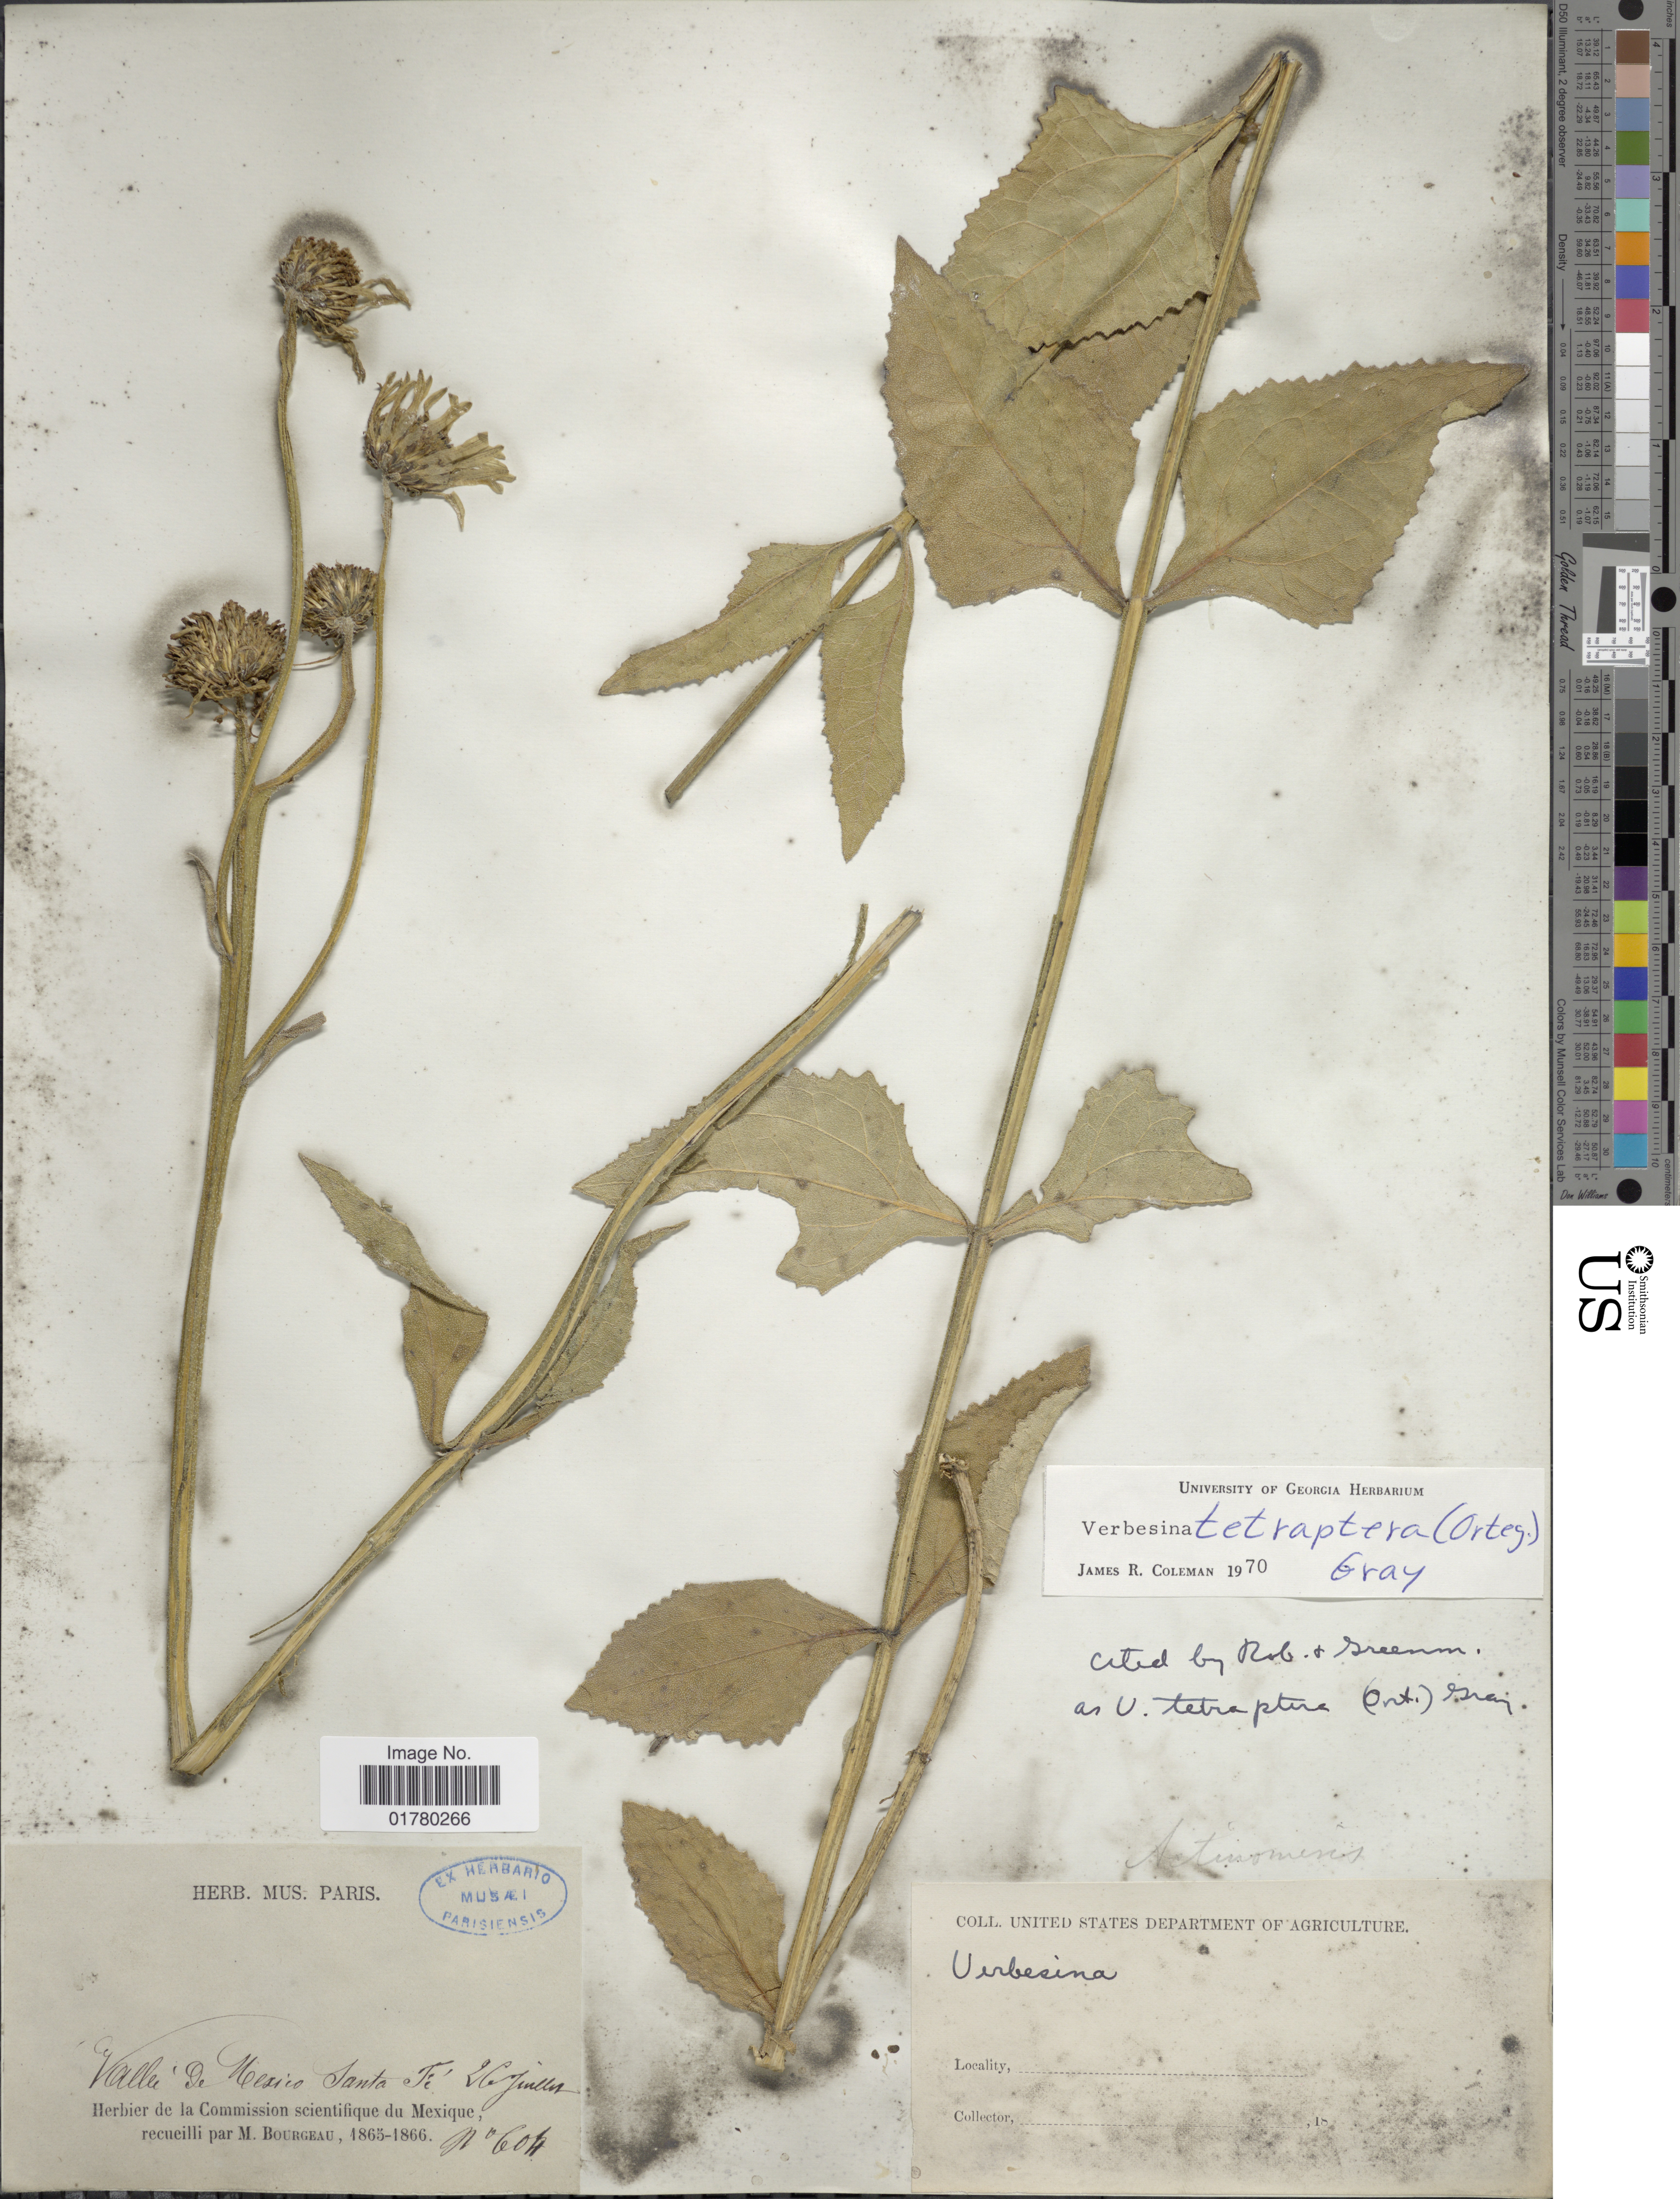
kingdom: Plantae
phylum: Tracheophyta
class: Magnoliopsida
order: Asterales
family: Asteraceae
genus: Verbesina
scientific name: Verbesina tetraptera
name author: (Ortega) A. Gray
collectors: M. Bourgeau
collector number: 604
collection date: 1865-07-26/1866-07-26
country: Mexico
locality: Vallee de Mexico, Santa Fe